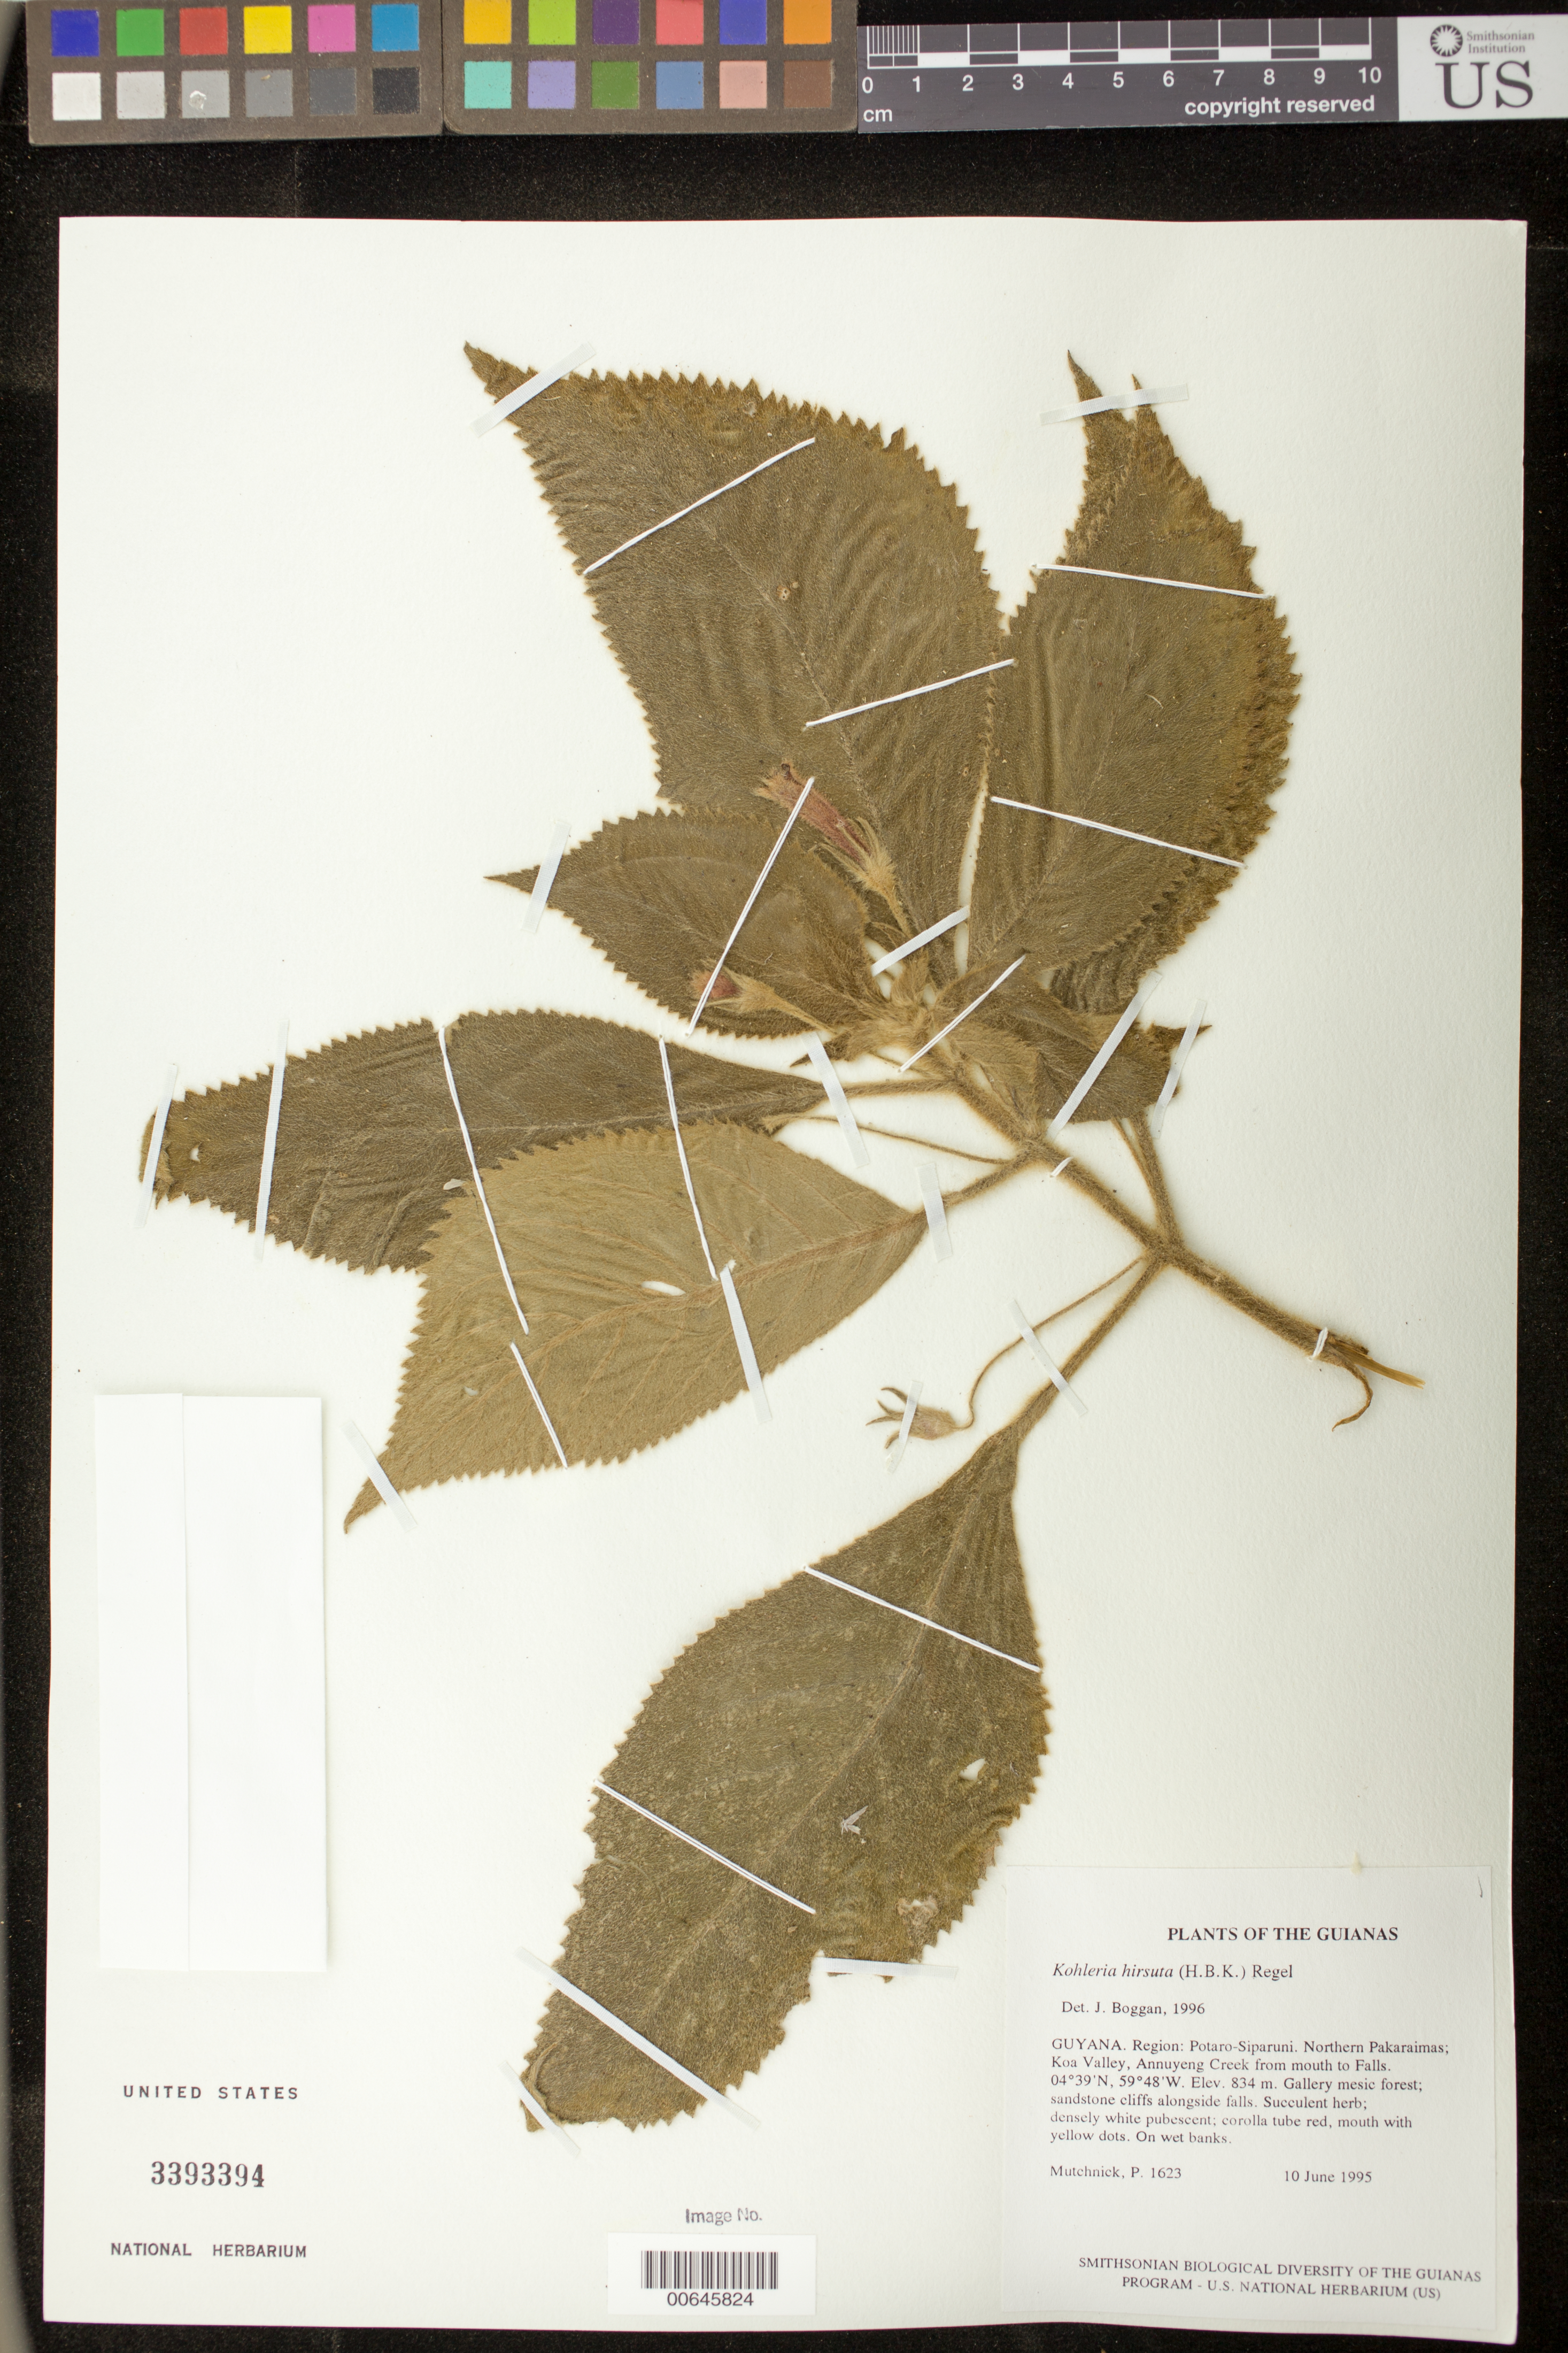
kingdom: Plantae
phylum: Tracheophyta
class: Magnoliopsida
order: Lamiales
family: Gesneriaceae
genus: Kohleria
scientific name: Kohleria hirsuta var. hirsuta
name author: (Kunth) Regel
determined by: Boggan, J. K., (US), NMNH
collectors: P. Mutchnick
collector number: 1623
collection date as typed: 10 Jun 1995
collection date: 1995-06-10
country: Guyana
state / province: Potaro-Siparuni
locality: Northern Pakaraimas; Koa Valley, Annuyeng Creek from mouth to Falls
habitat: Gallery mesic forest; sandstone cliffs alongside falls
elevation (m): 834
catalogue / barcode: US 3393394